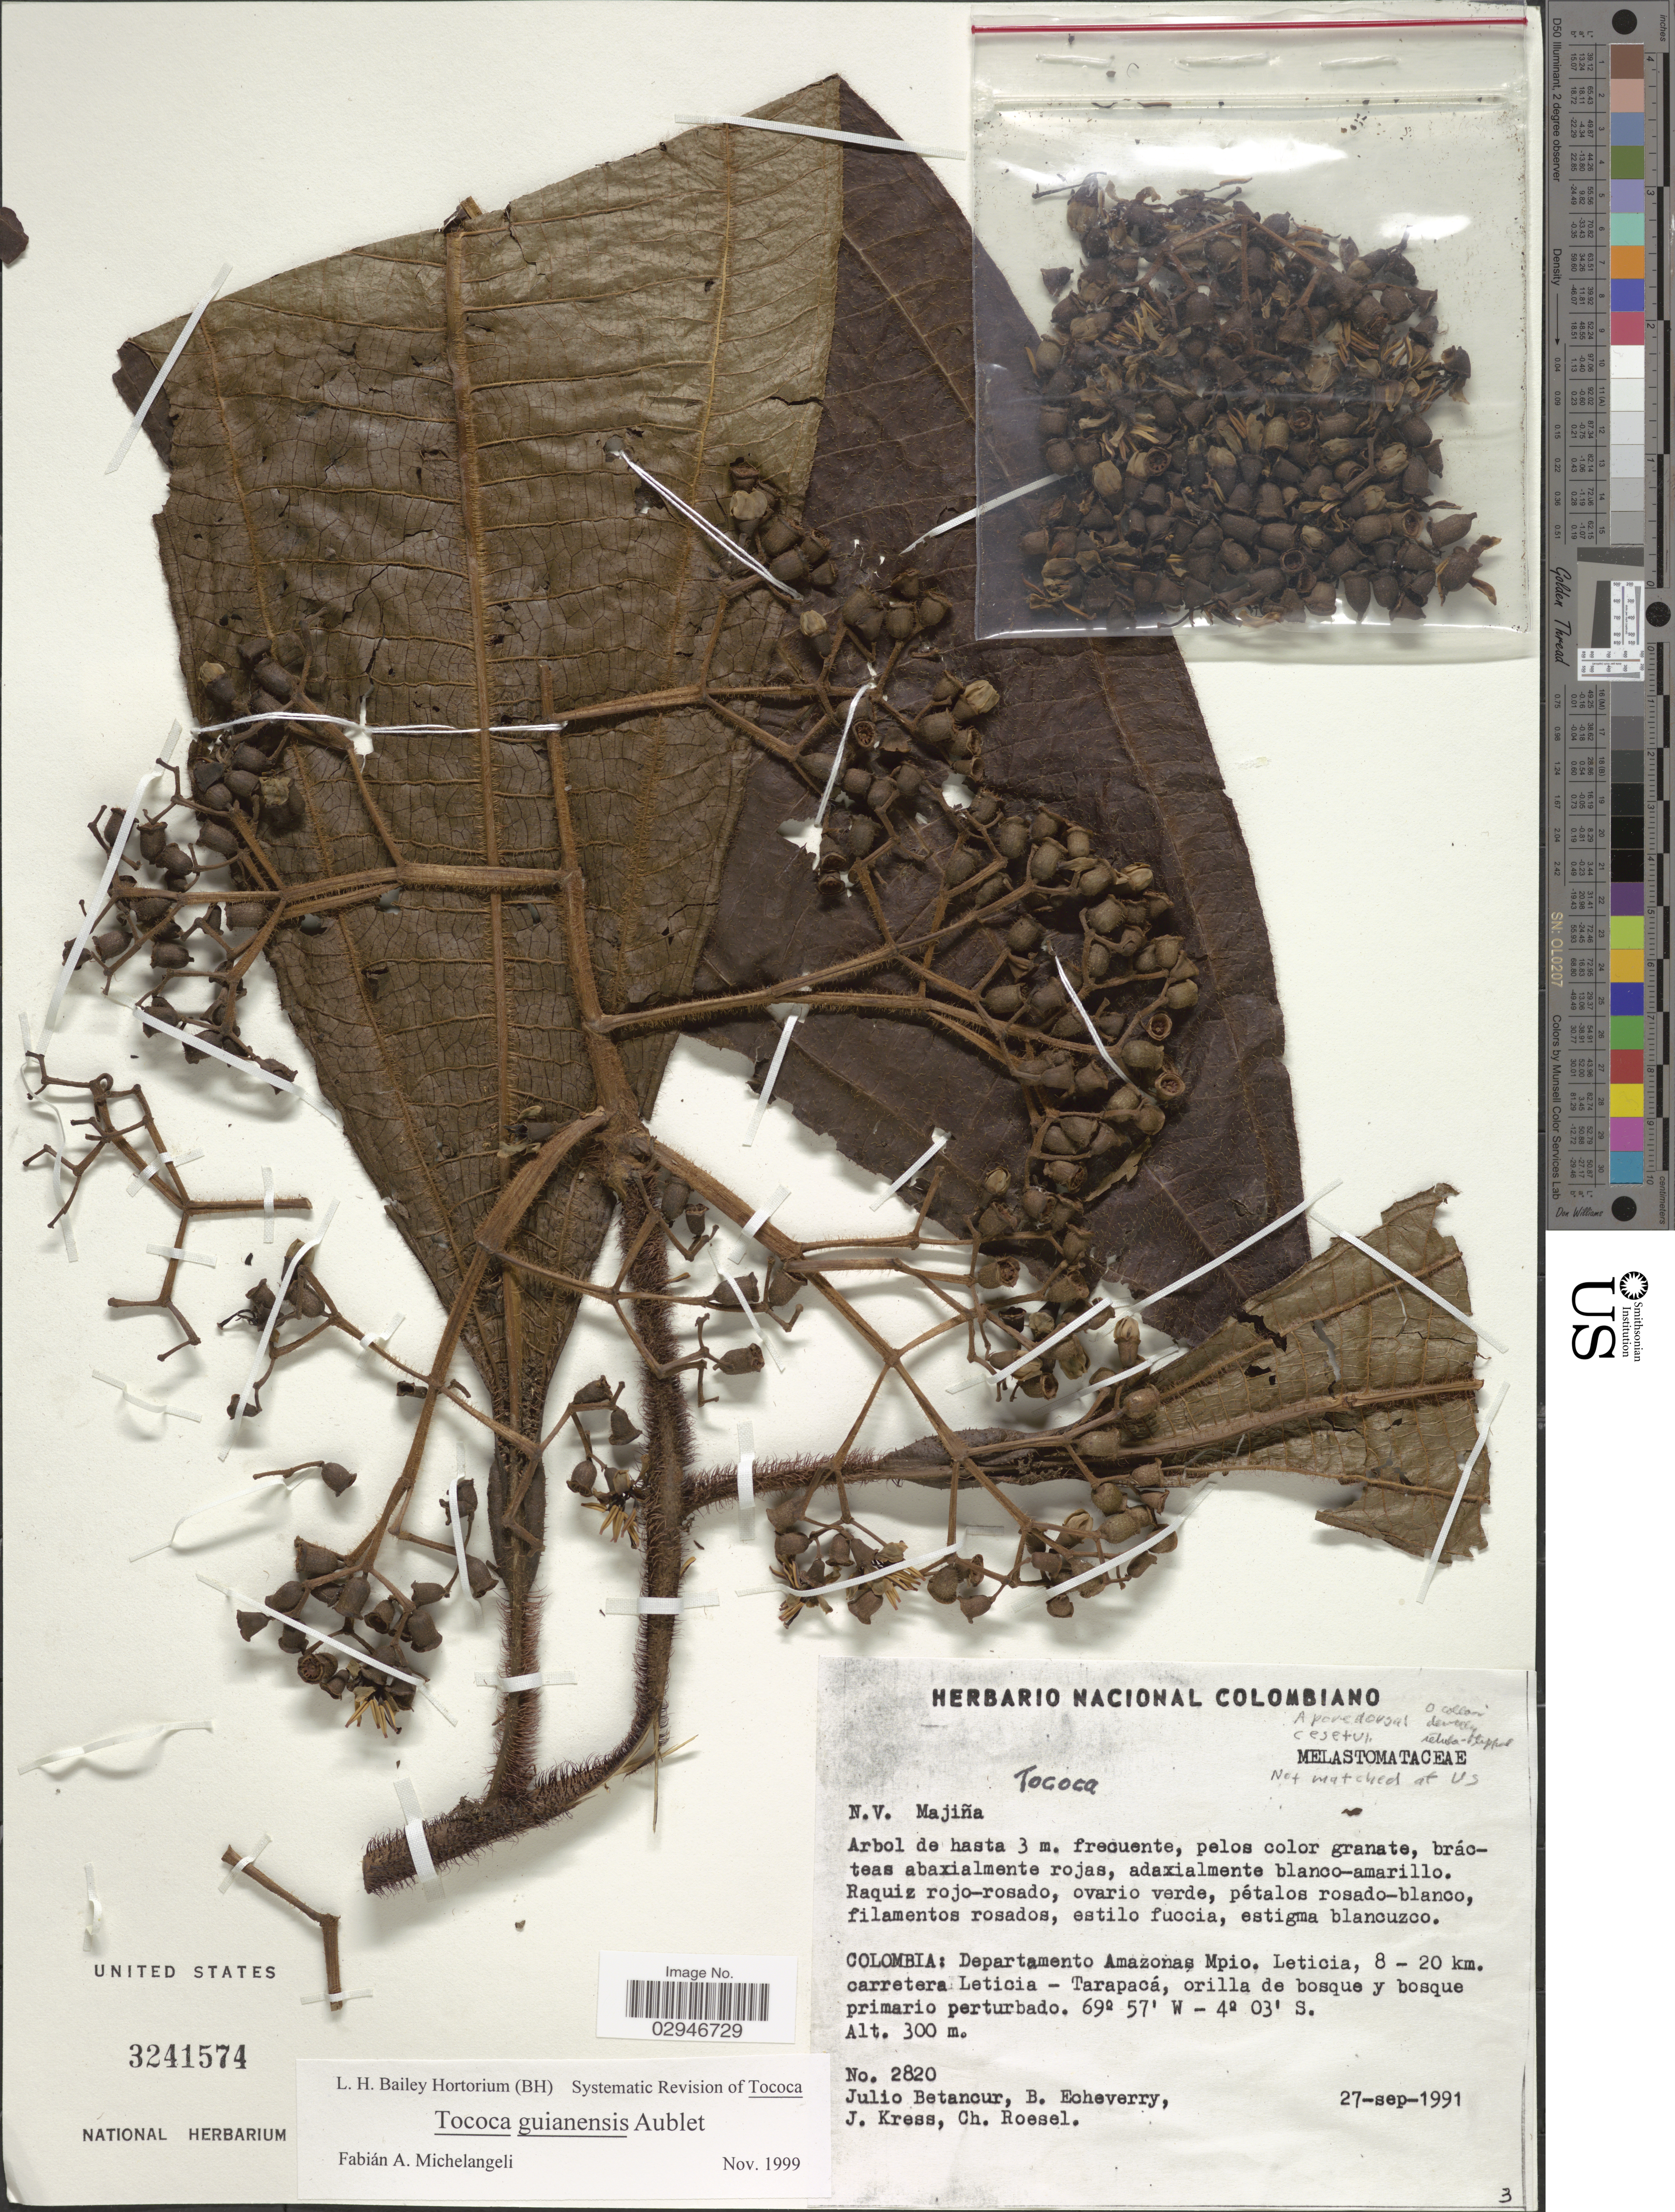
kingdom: Plantae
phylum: Tracheophyta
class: Magnoliopsida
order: Myrtales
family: Melastomataceae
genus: Tococa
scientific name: Tococa guianensis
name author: Aubl.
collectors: J. Betancur, B. Echeverry, J. Kress & C. S. Roesel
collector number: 2820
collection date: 1991-09-27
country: Colombia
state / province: Amazônas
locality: Departamento Amazonas Mpio. Leticia, 8 - 20 km. carretera Leticia - Tarapacá, orilla de bosque y bosque primario perturbado.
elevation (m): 300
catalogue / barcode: US 3241574